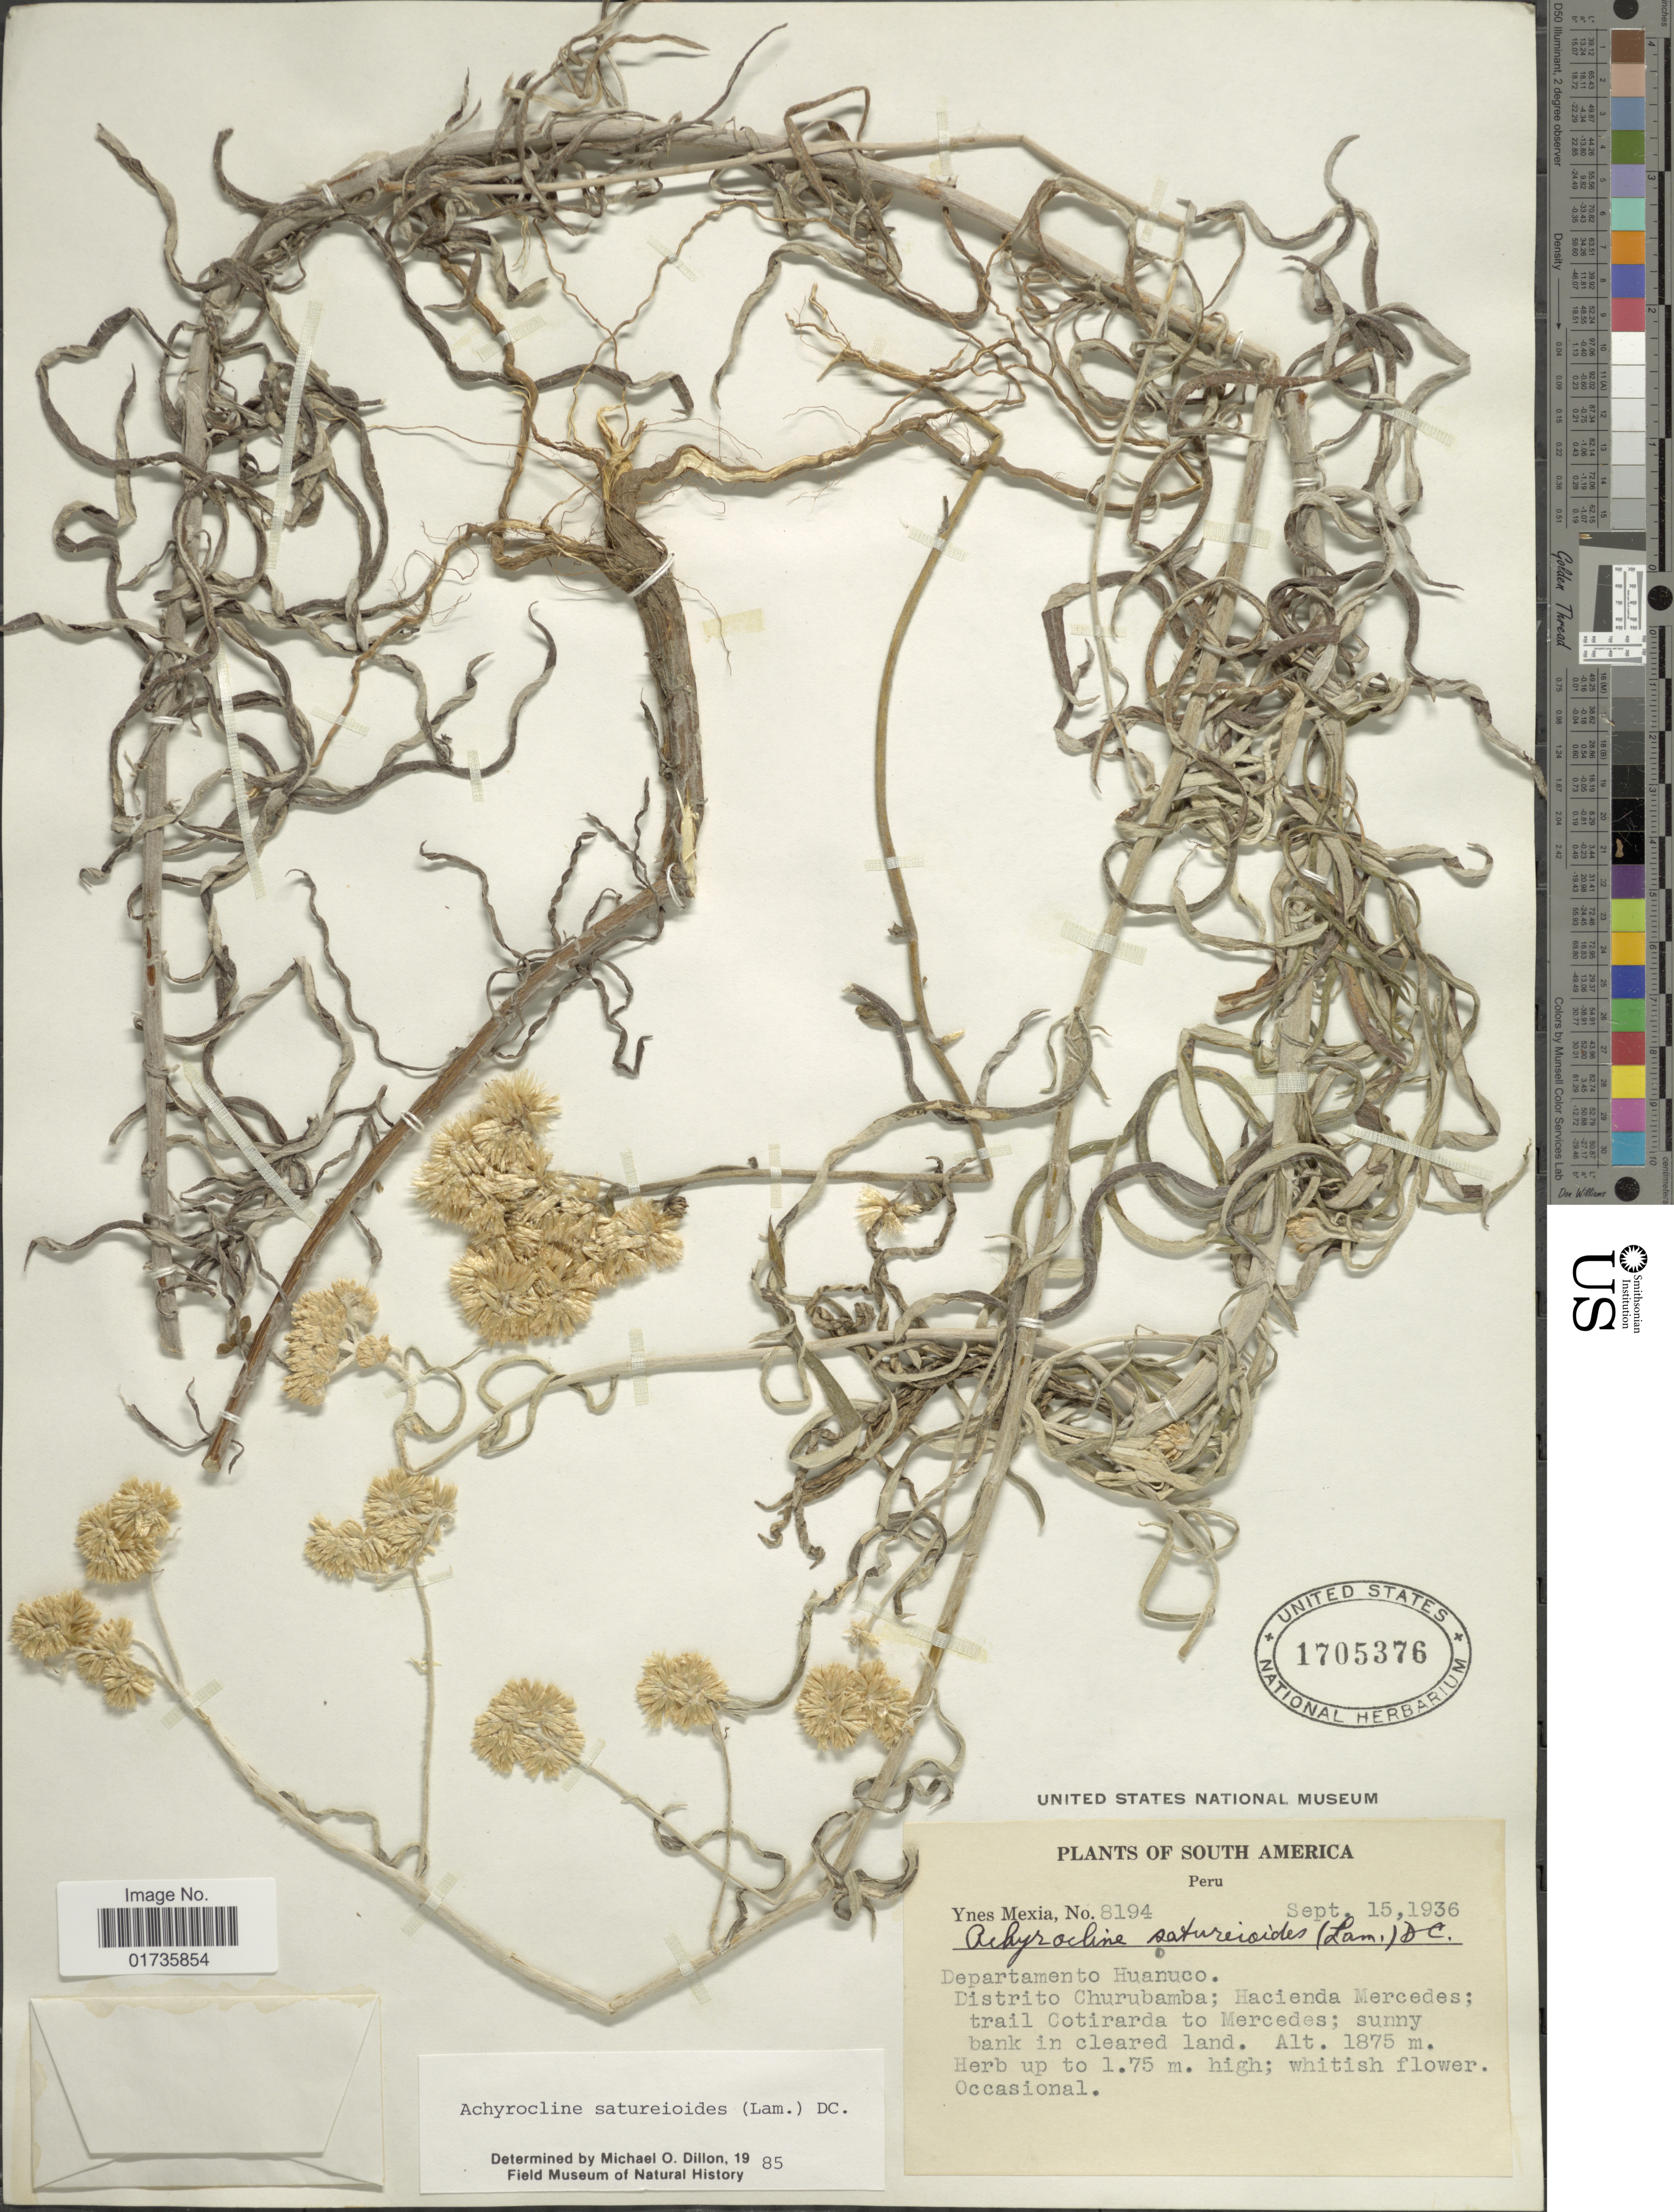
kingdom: Plantae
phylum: Tracheophyta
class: Magnoliopsida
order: Asterales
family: Asteraceae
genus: Achyrocline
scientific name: Achyrocline satureioides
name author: (Lam.) DC.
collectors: Y. Mexia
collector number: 8194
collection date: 1936-09-15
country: Peru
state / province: Huánuco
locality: DepartmentoHuanuco, Distrito Churubamba; Hacienda Mercedes; trail Cotirarda to Mercedes; sunny bank in cleared land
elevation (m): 1875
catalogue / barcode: US 1705376